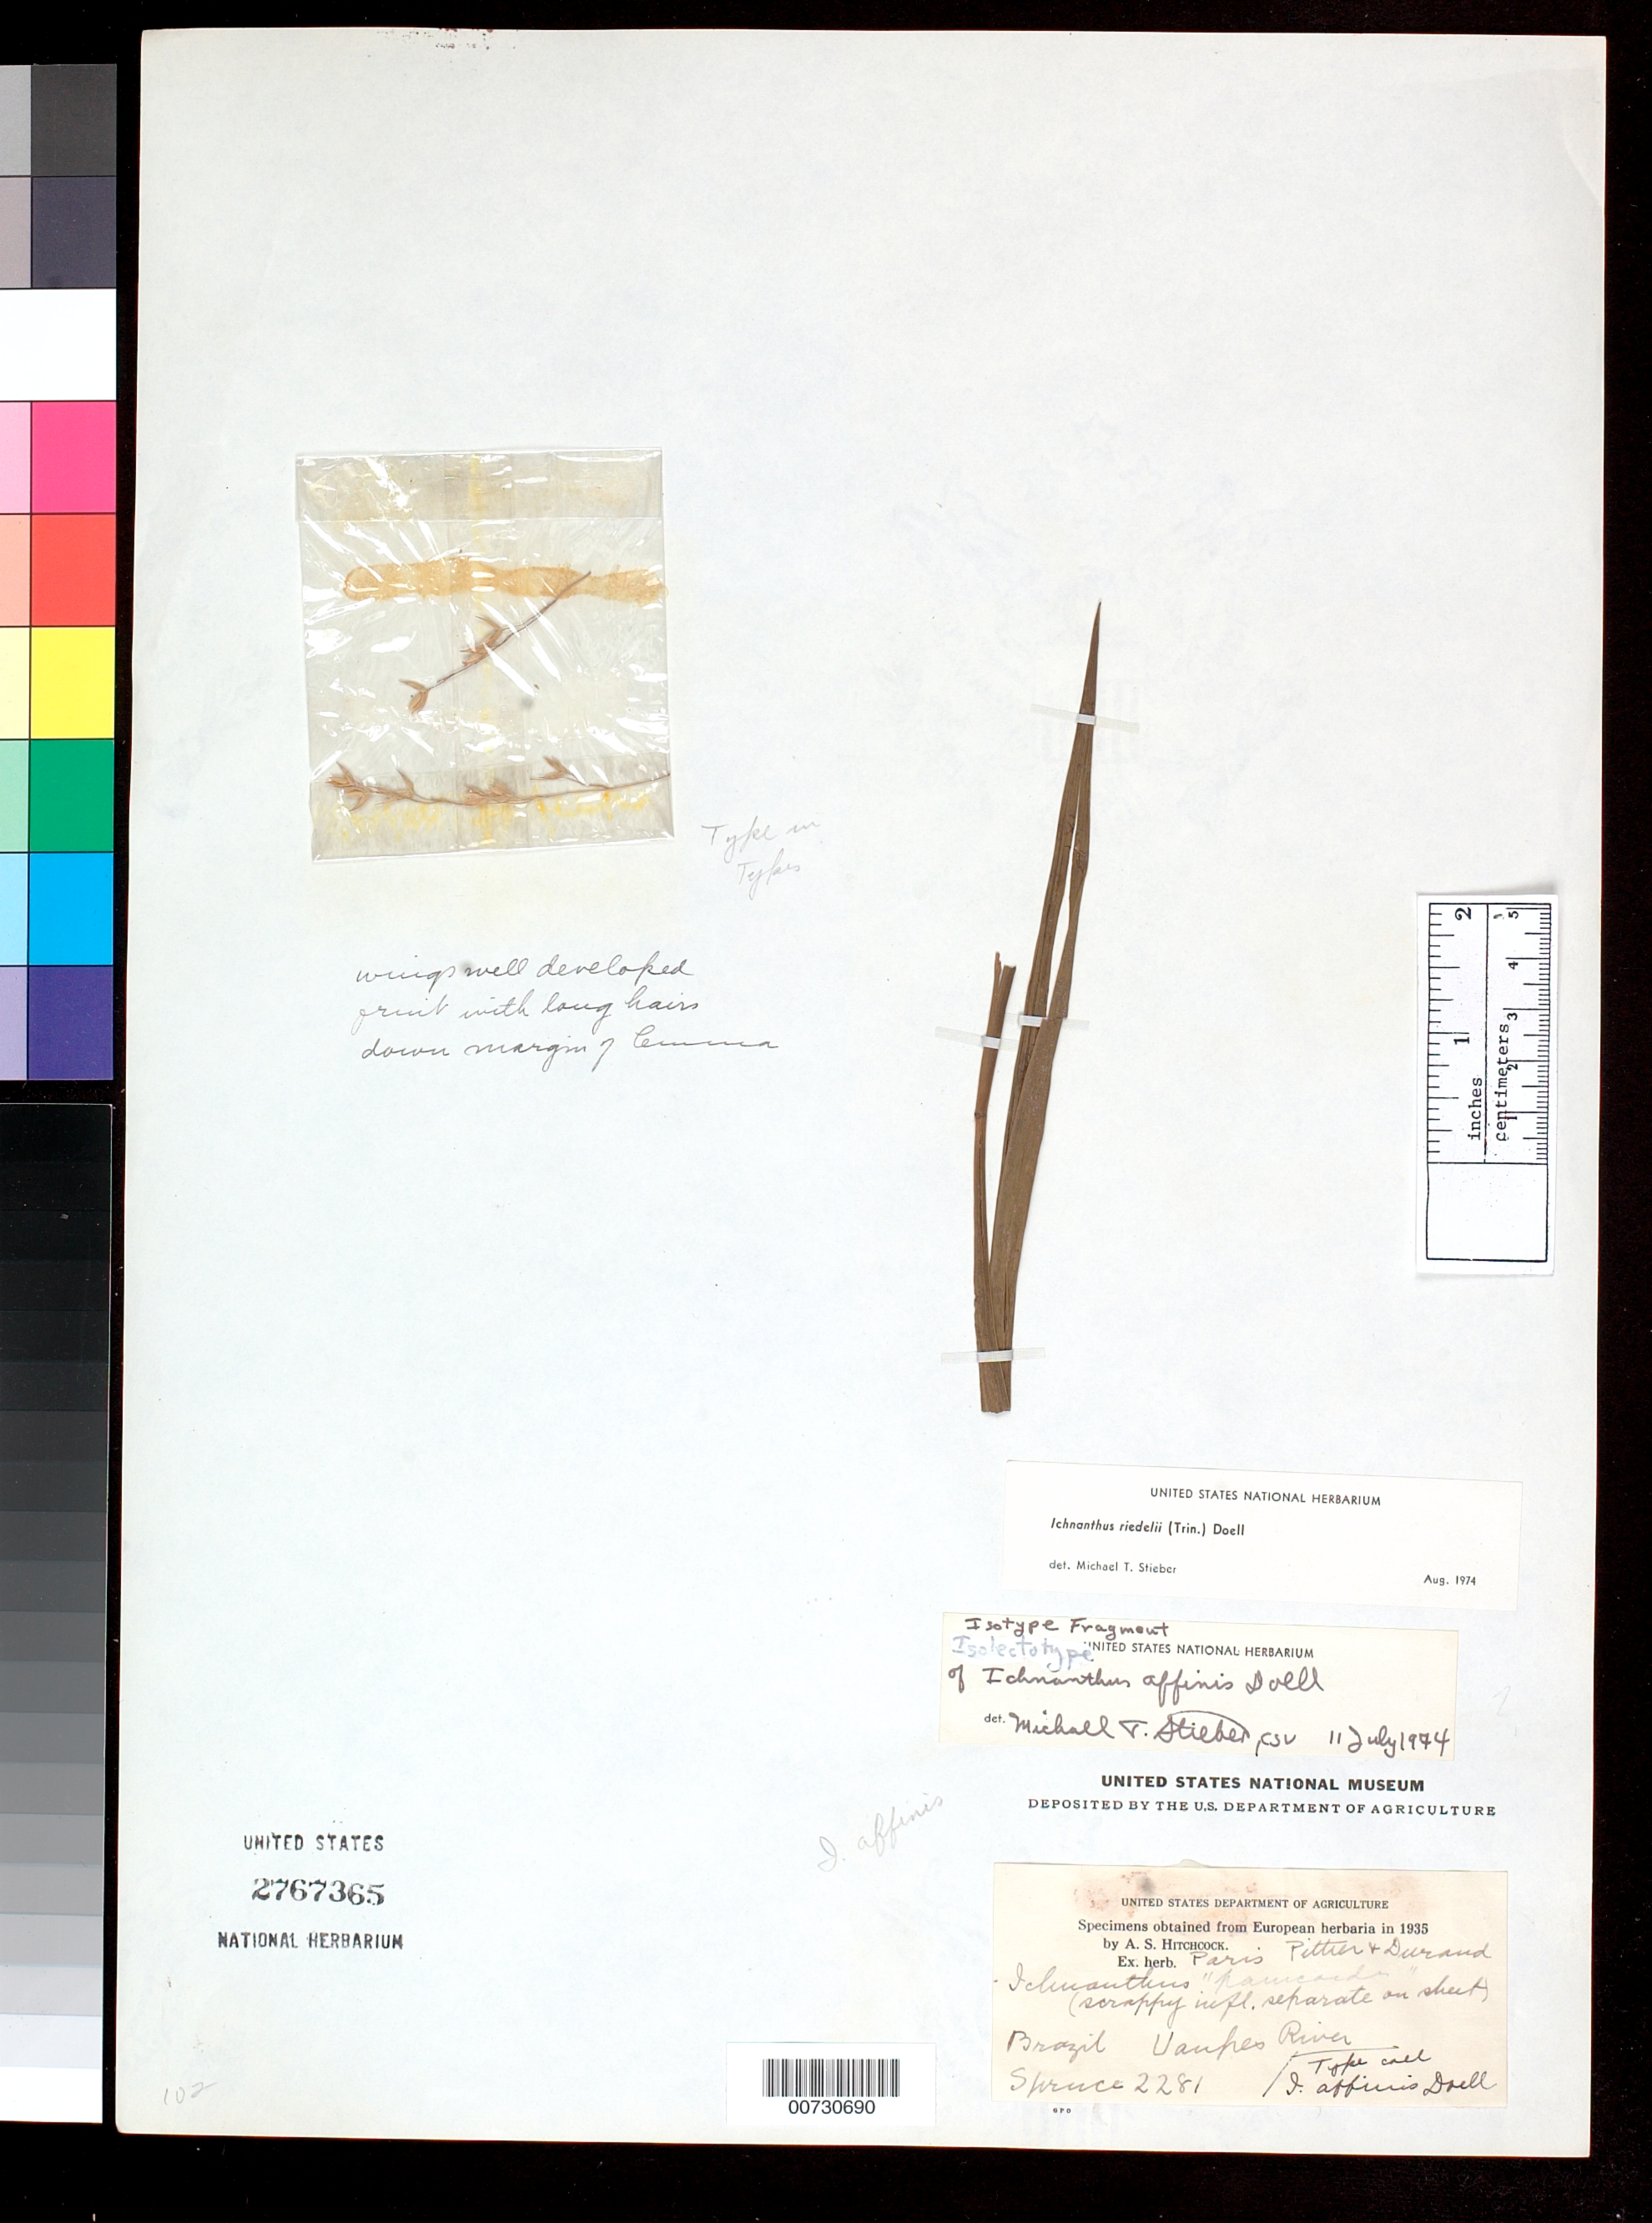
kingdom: Plantae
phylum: Tracheophyta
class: Liliopsida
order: Poales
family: Poaceae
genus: Ichnanthus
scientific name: Ichnanthus affinis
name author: Döll in Mart.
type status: Isotype Fragment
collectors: R. Spruce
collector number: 2281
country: Brazil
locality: Uaupes River, Alto Amazon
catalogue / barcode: US 2767365